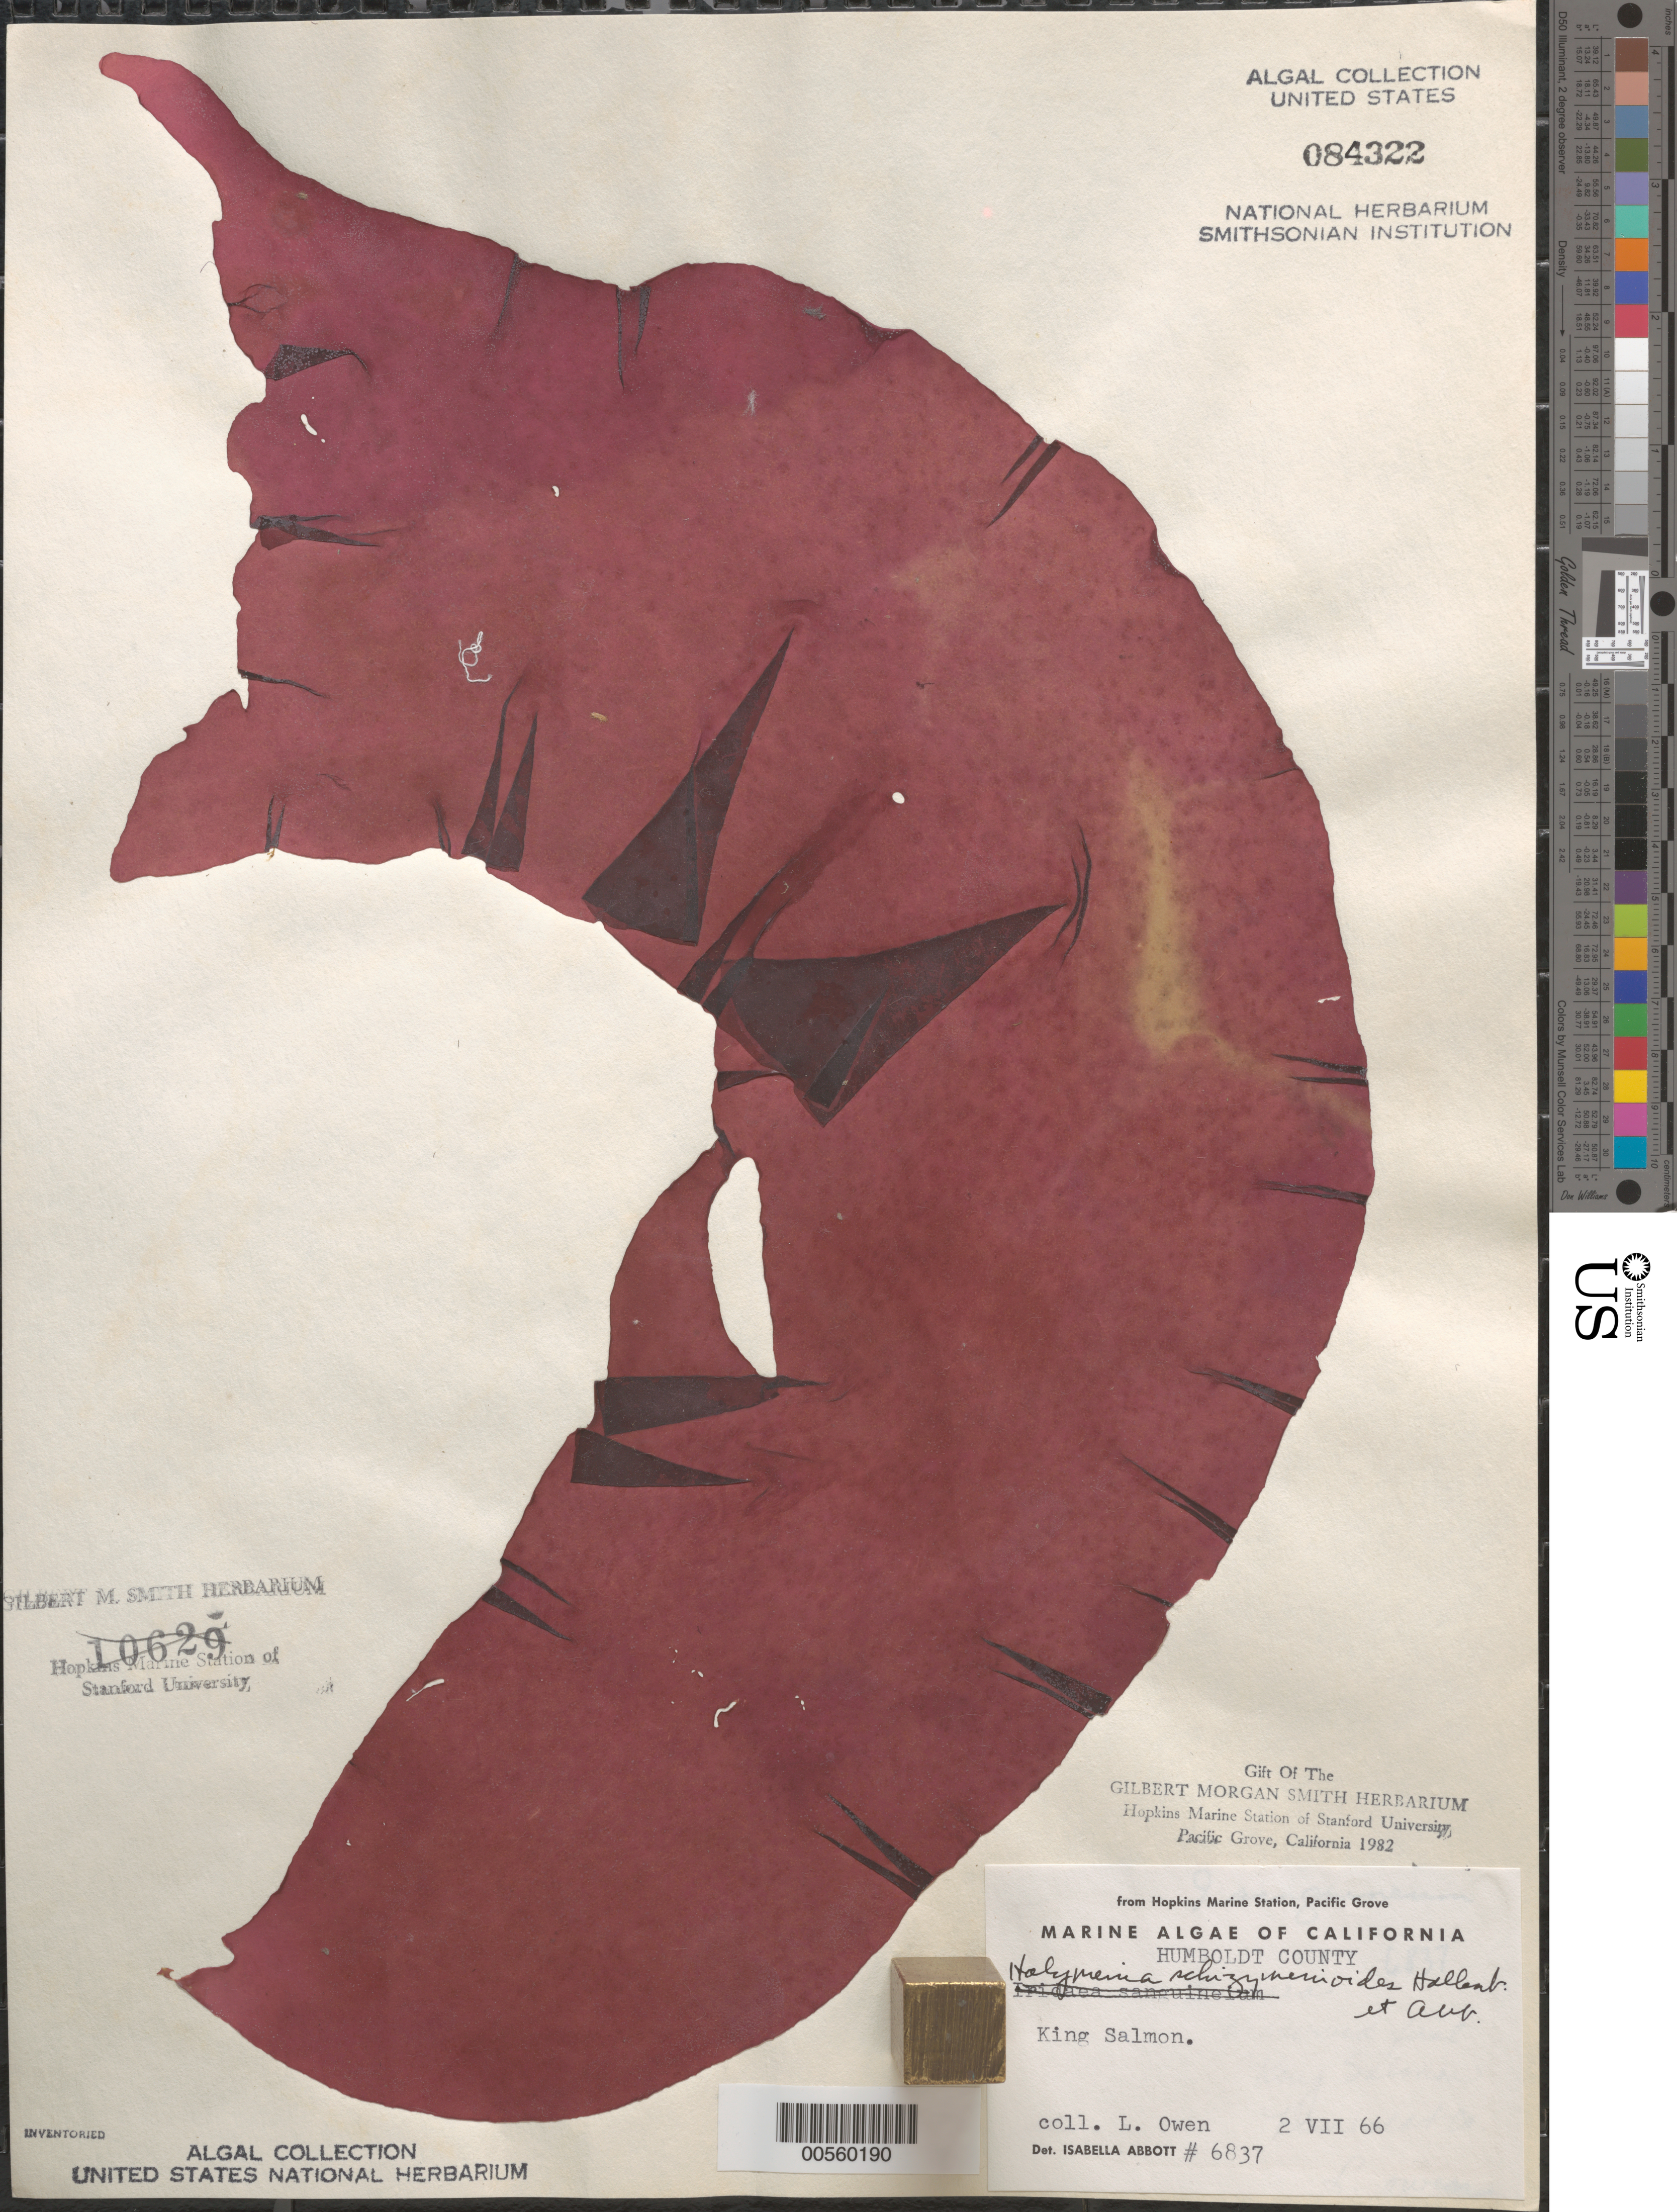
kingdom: Plantae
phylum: Rhodophyta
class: Florideophyceae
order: Halymeniales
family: Halymeniaceae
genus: Halymenia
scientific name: Halymenia schizymenioides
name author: Hollenb. & I.A. Abbott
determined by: Abbott, Isabella A.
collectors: L. Owen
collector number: IAA 6837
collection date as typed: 02 Jul 1966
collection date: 1966-07-02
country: United States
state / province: California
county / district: Humboldt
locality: King Salmon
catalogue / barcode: US 84322